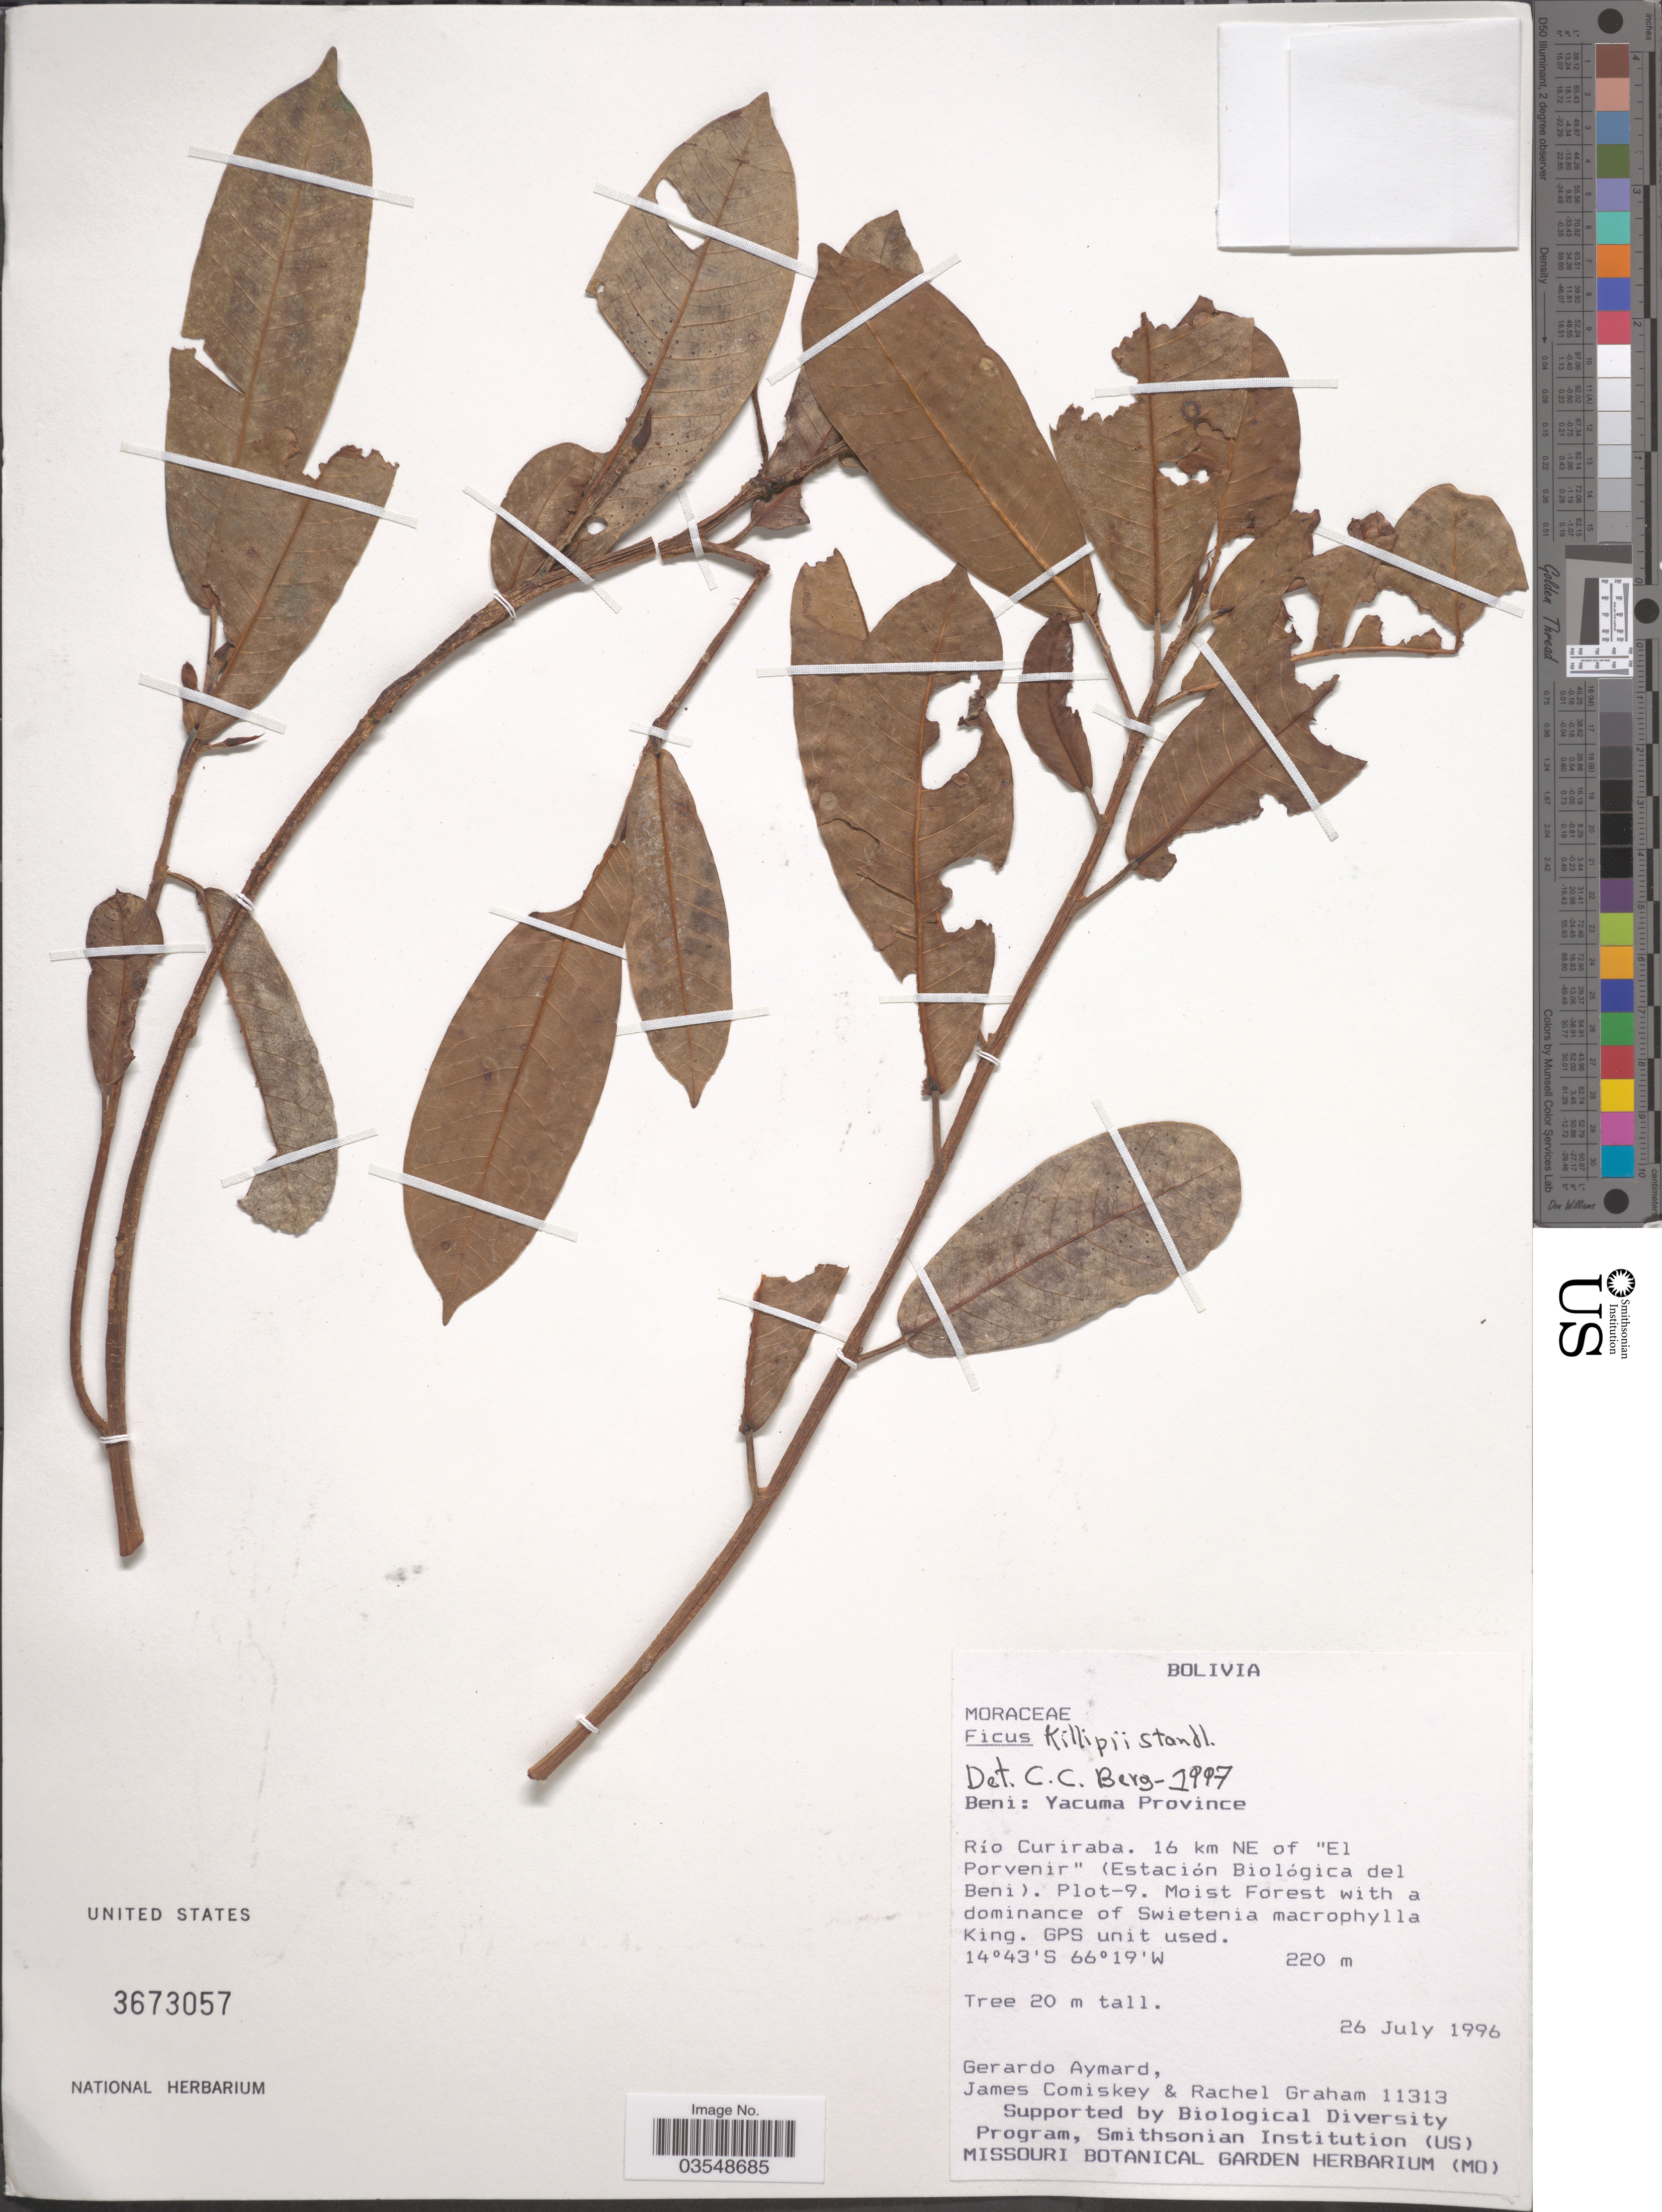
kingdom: Plantae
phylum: Tracheophyta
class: Magnoliopsida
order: Rosales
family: Moraceae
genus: Ficus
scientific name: Ficus killipii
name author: Standl. in J.F. Macbr.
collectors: G. A. Aymard, J. A. Comiskey & R. Graham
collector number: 11313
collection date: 1996-07-26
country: Bolivia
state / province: Beni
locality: Yacuma Province. Río Curiraba. 16 km NE of "El Porvenir" (Estación Biológica del Beni). Plot-9.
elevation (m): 220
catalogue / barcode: US 3673057